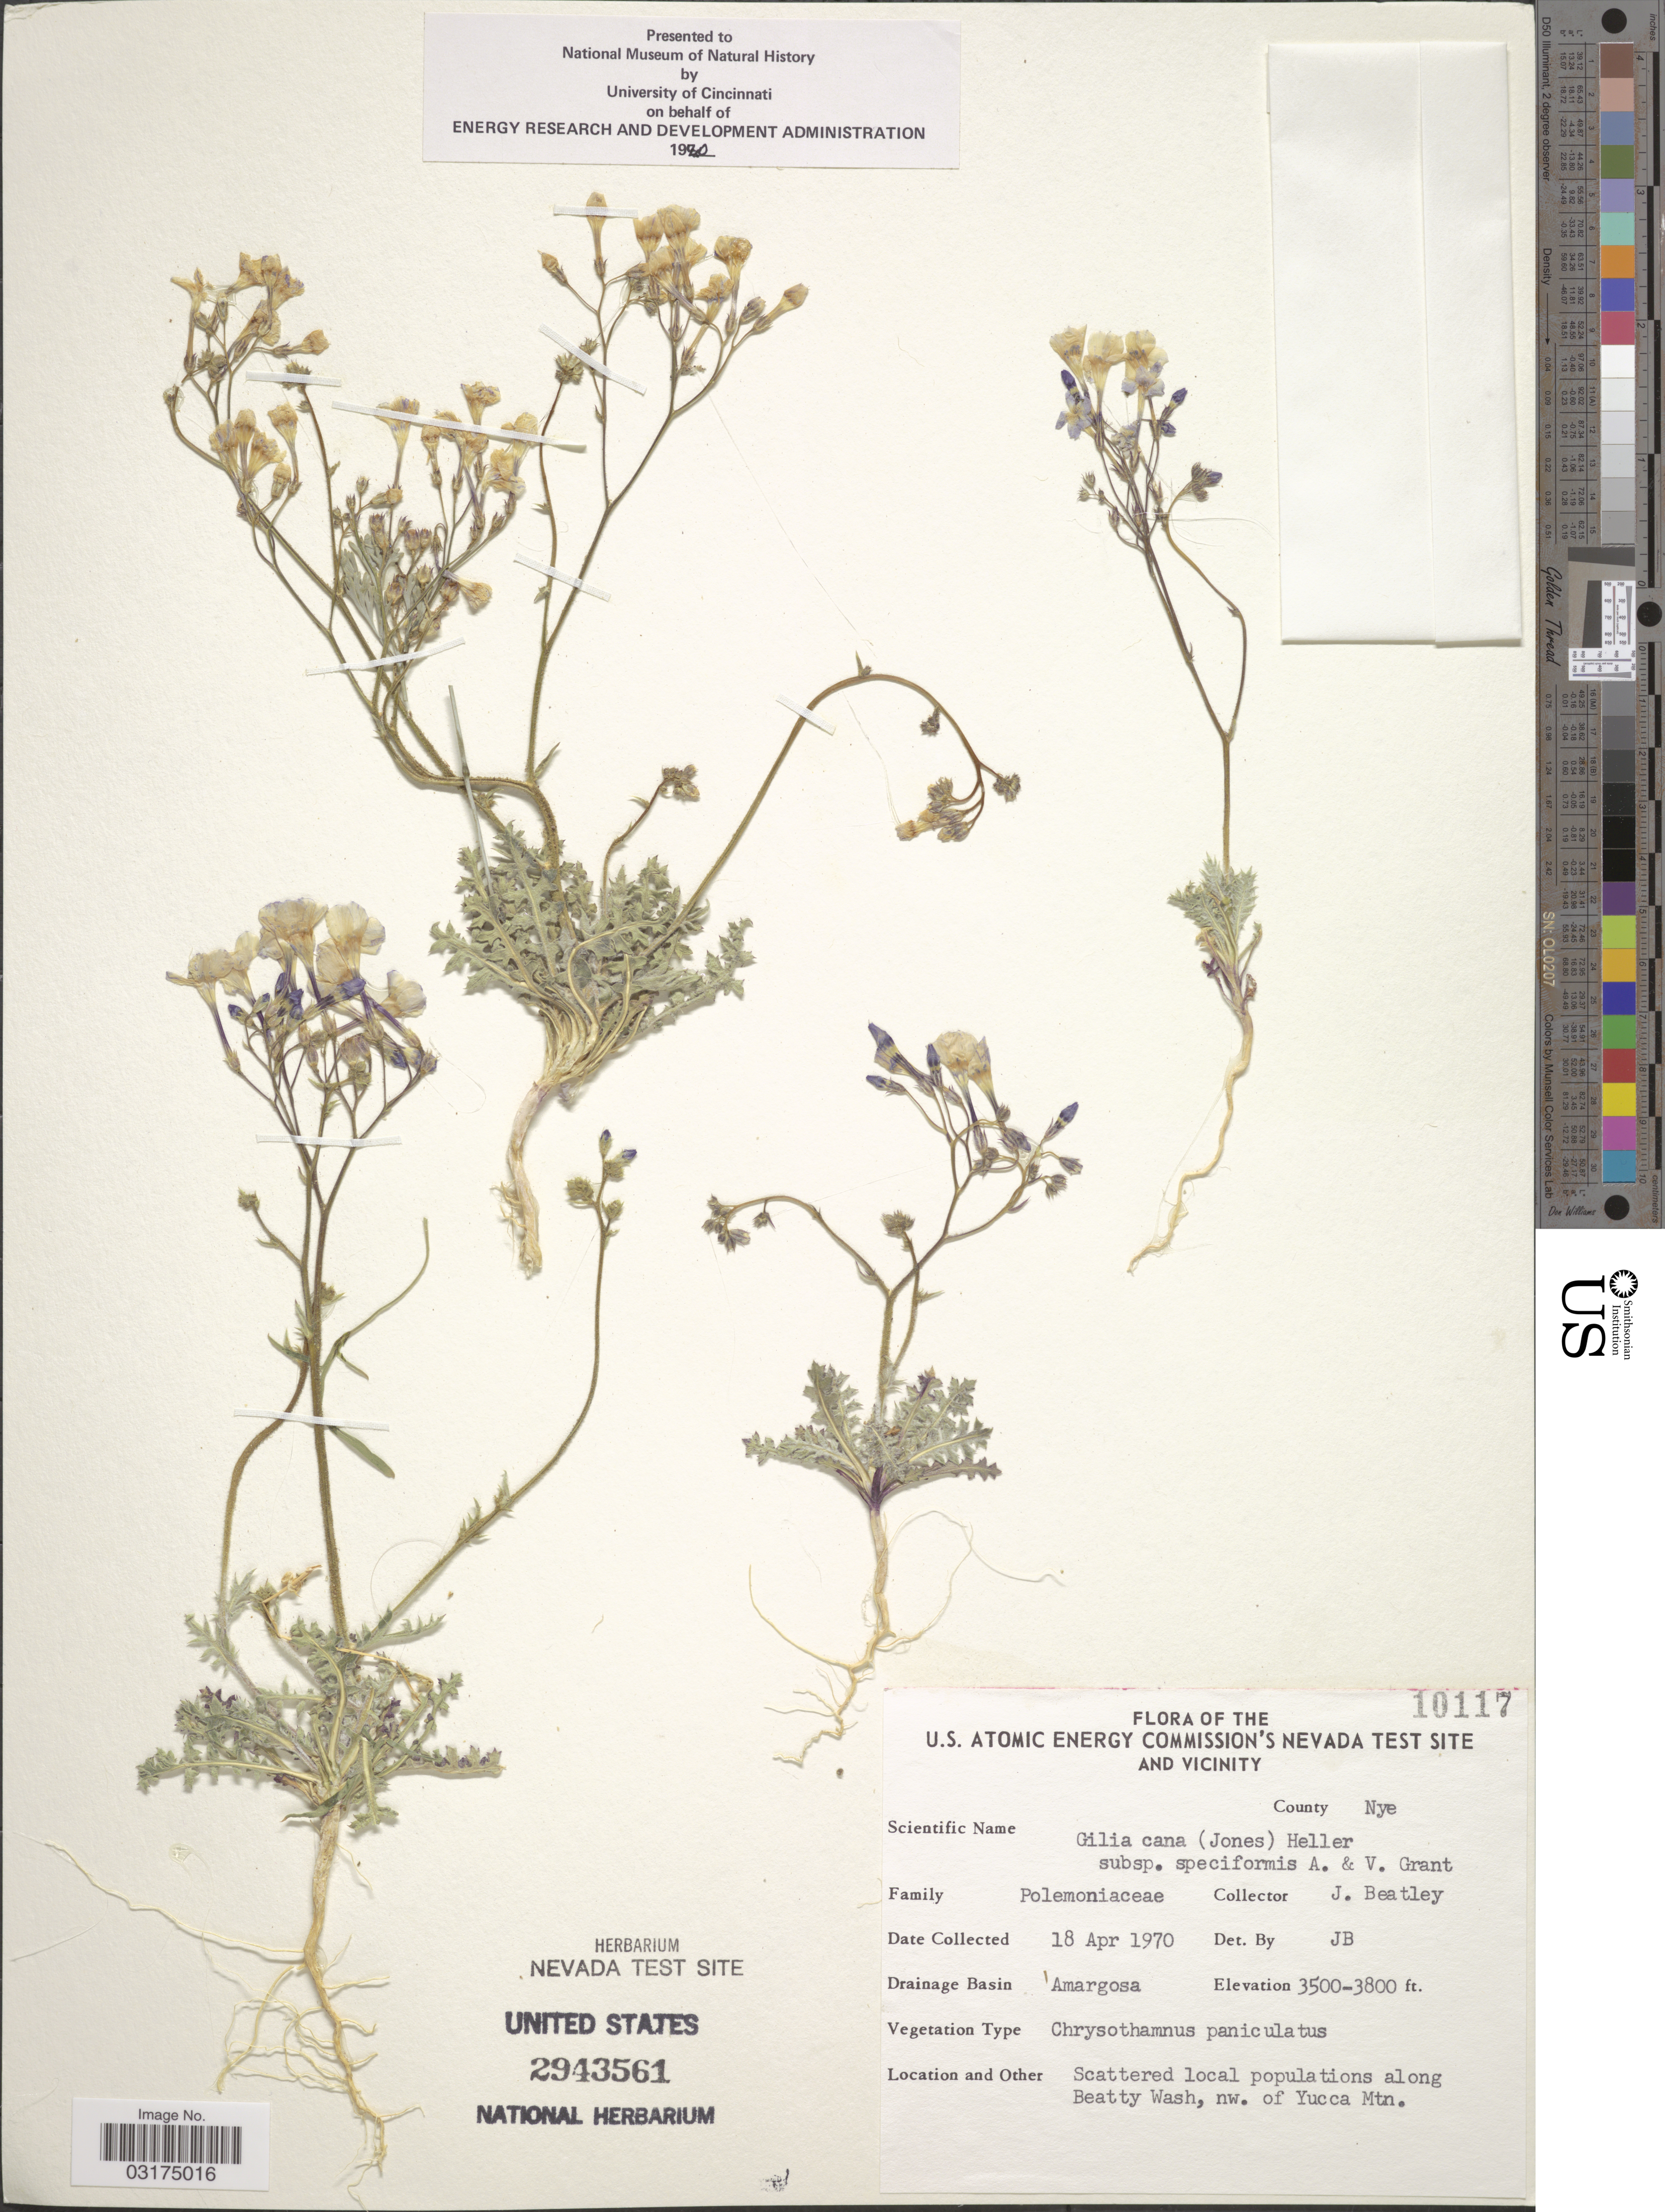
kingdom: Plantae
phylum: Tracheophyta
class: Magnoliopsida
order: Ericales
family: Polemoniaceae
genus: Gilia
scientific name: Gilia cana subsp. speciformis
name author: A.D. Grant & V.E. Grant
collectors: J. C. Beatley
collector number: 10117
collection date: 1970-04-18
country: United States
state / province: Nevada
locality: The U. S. Atomic Energy Commission's Nevada Test Site and Vicinity. County Nye. Drainage Basin Amargosa. Scattered local populations along Beatty Wash, nw. of Yucca Mtn.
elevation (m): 1067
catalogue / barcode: US 2943561